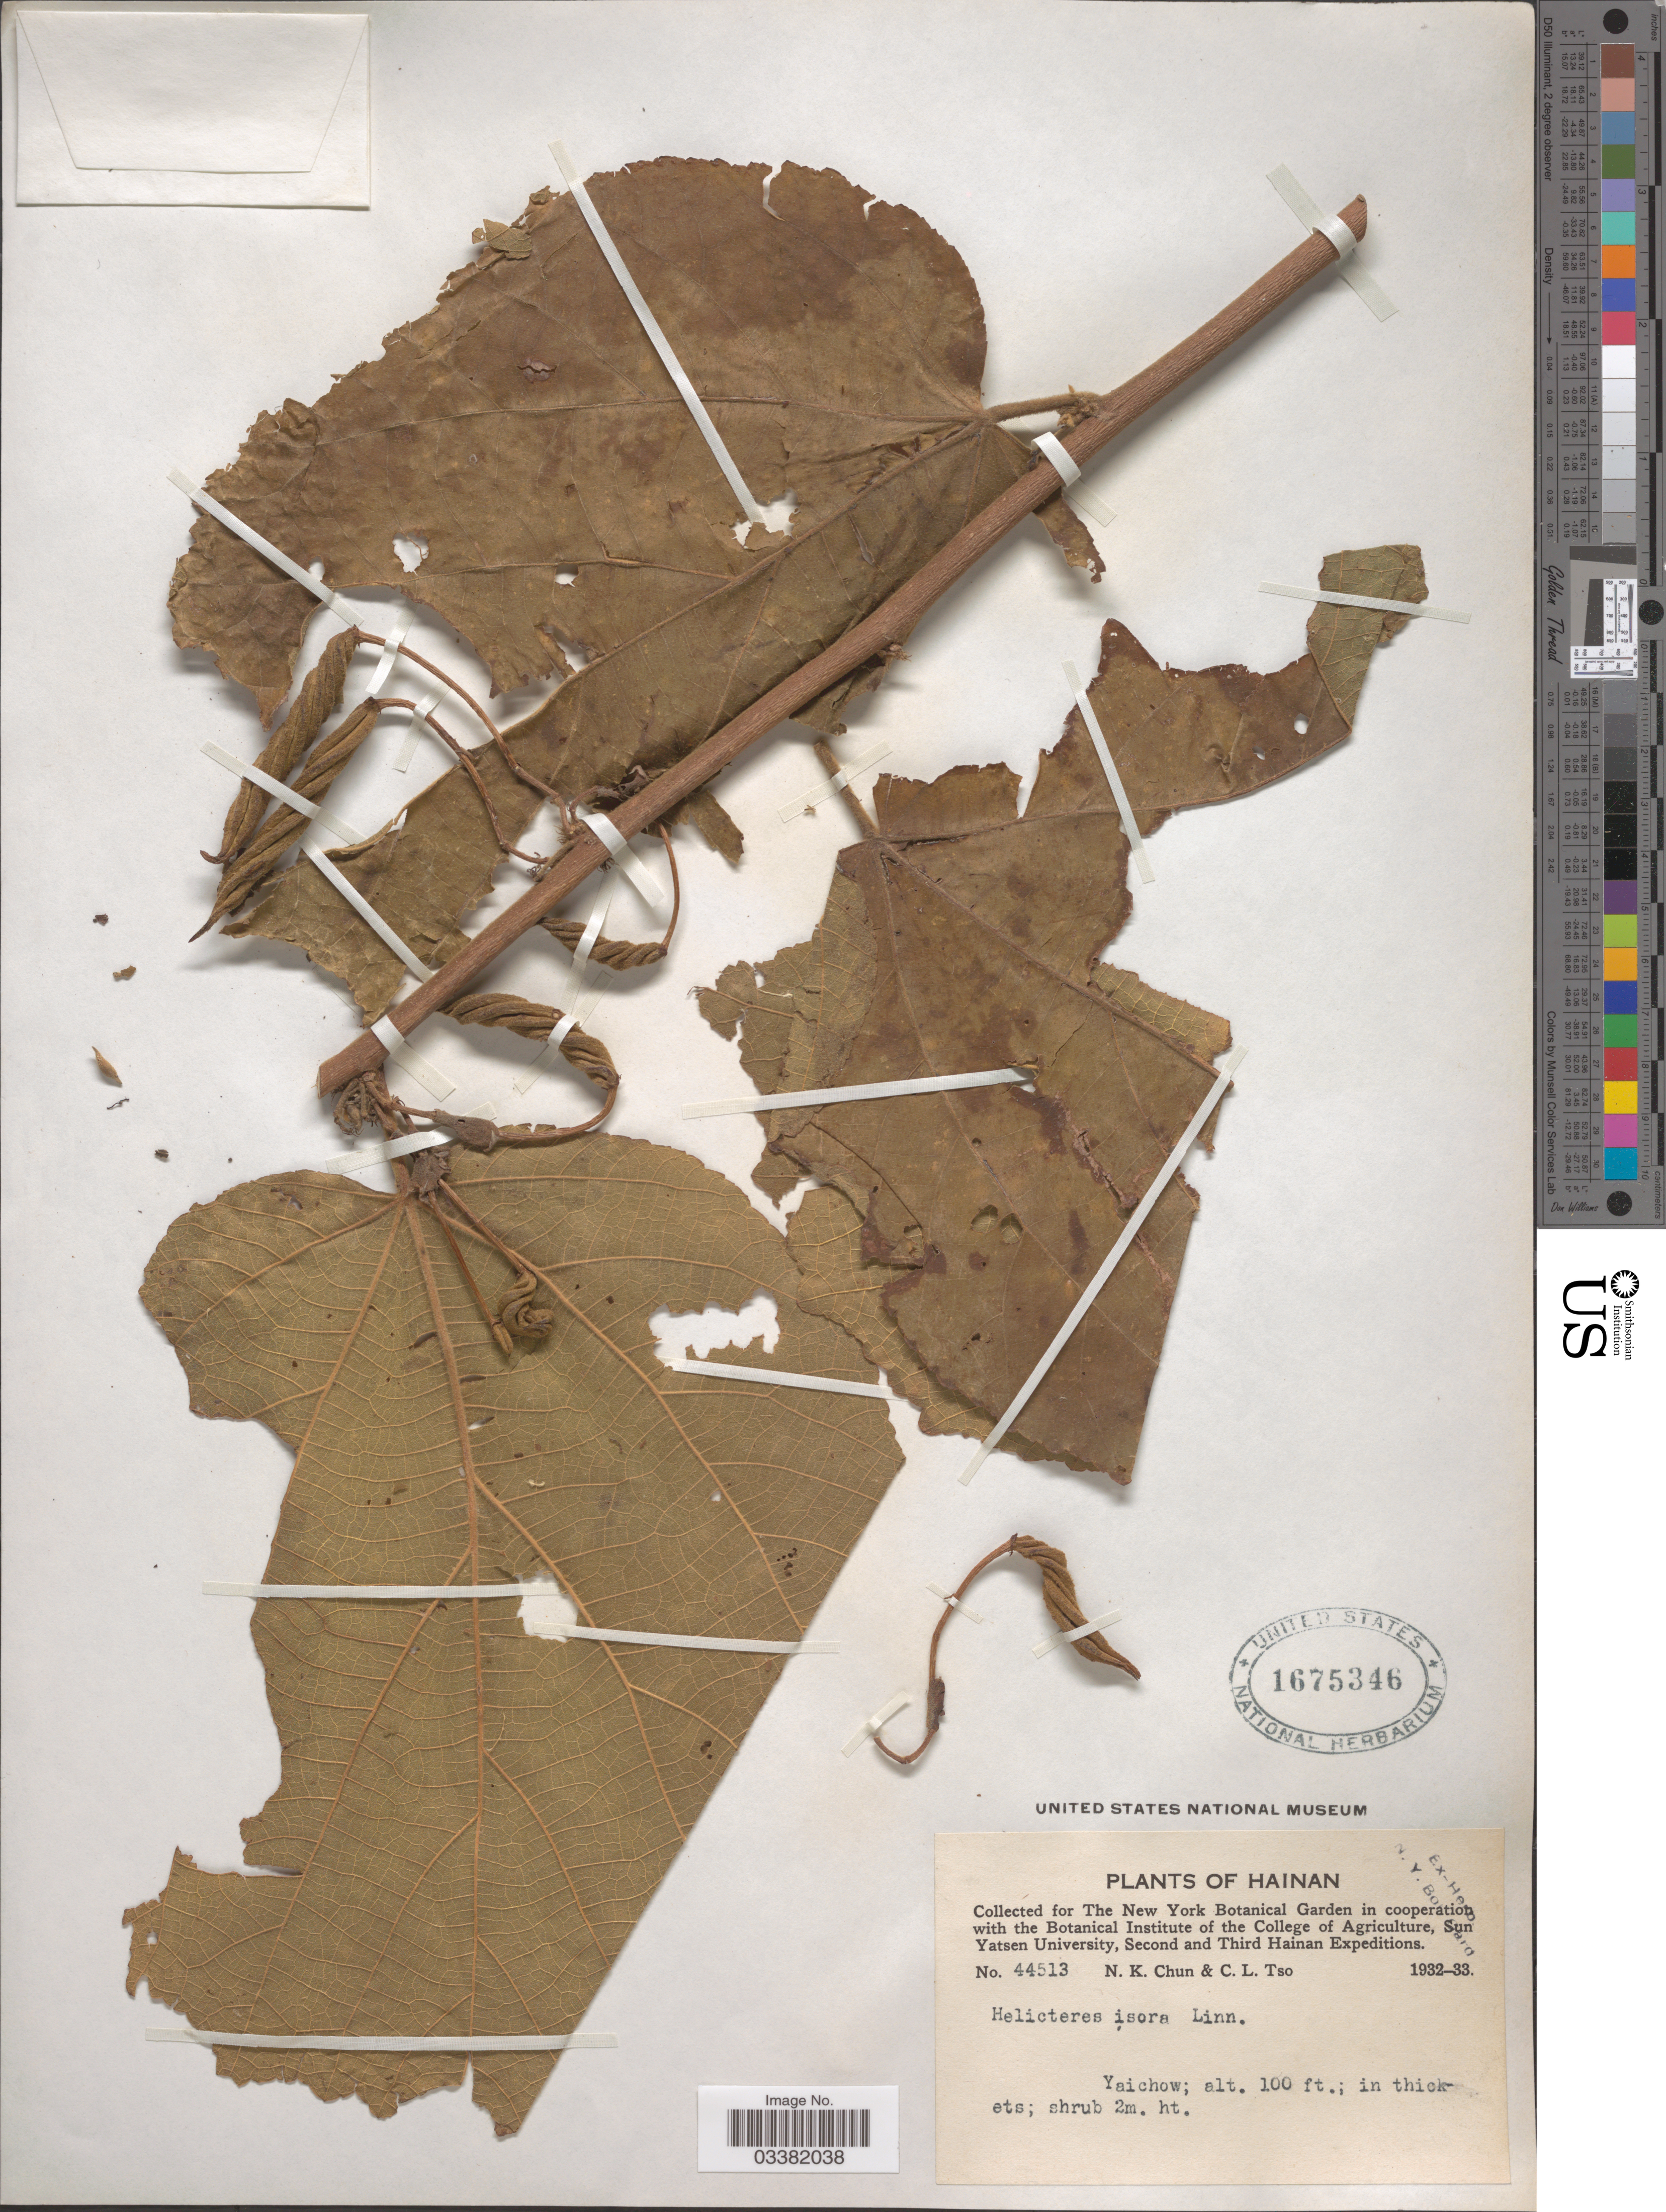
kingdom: Plantae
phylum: Tracheophyta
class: Magnoliopsida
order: Malvales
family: Malvaceae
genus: Helicteres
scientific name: Helicteres isora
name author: L.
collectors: N. K. Chun & C. Tso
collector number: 44513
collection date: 1932/1933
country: China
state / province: Hainan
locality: Yaichow.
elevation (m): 30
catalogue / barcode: US 1675346